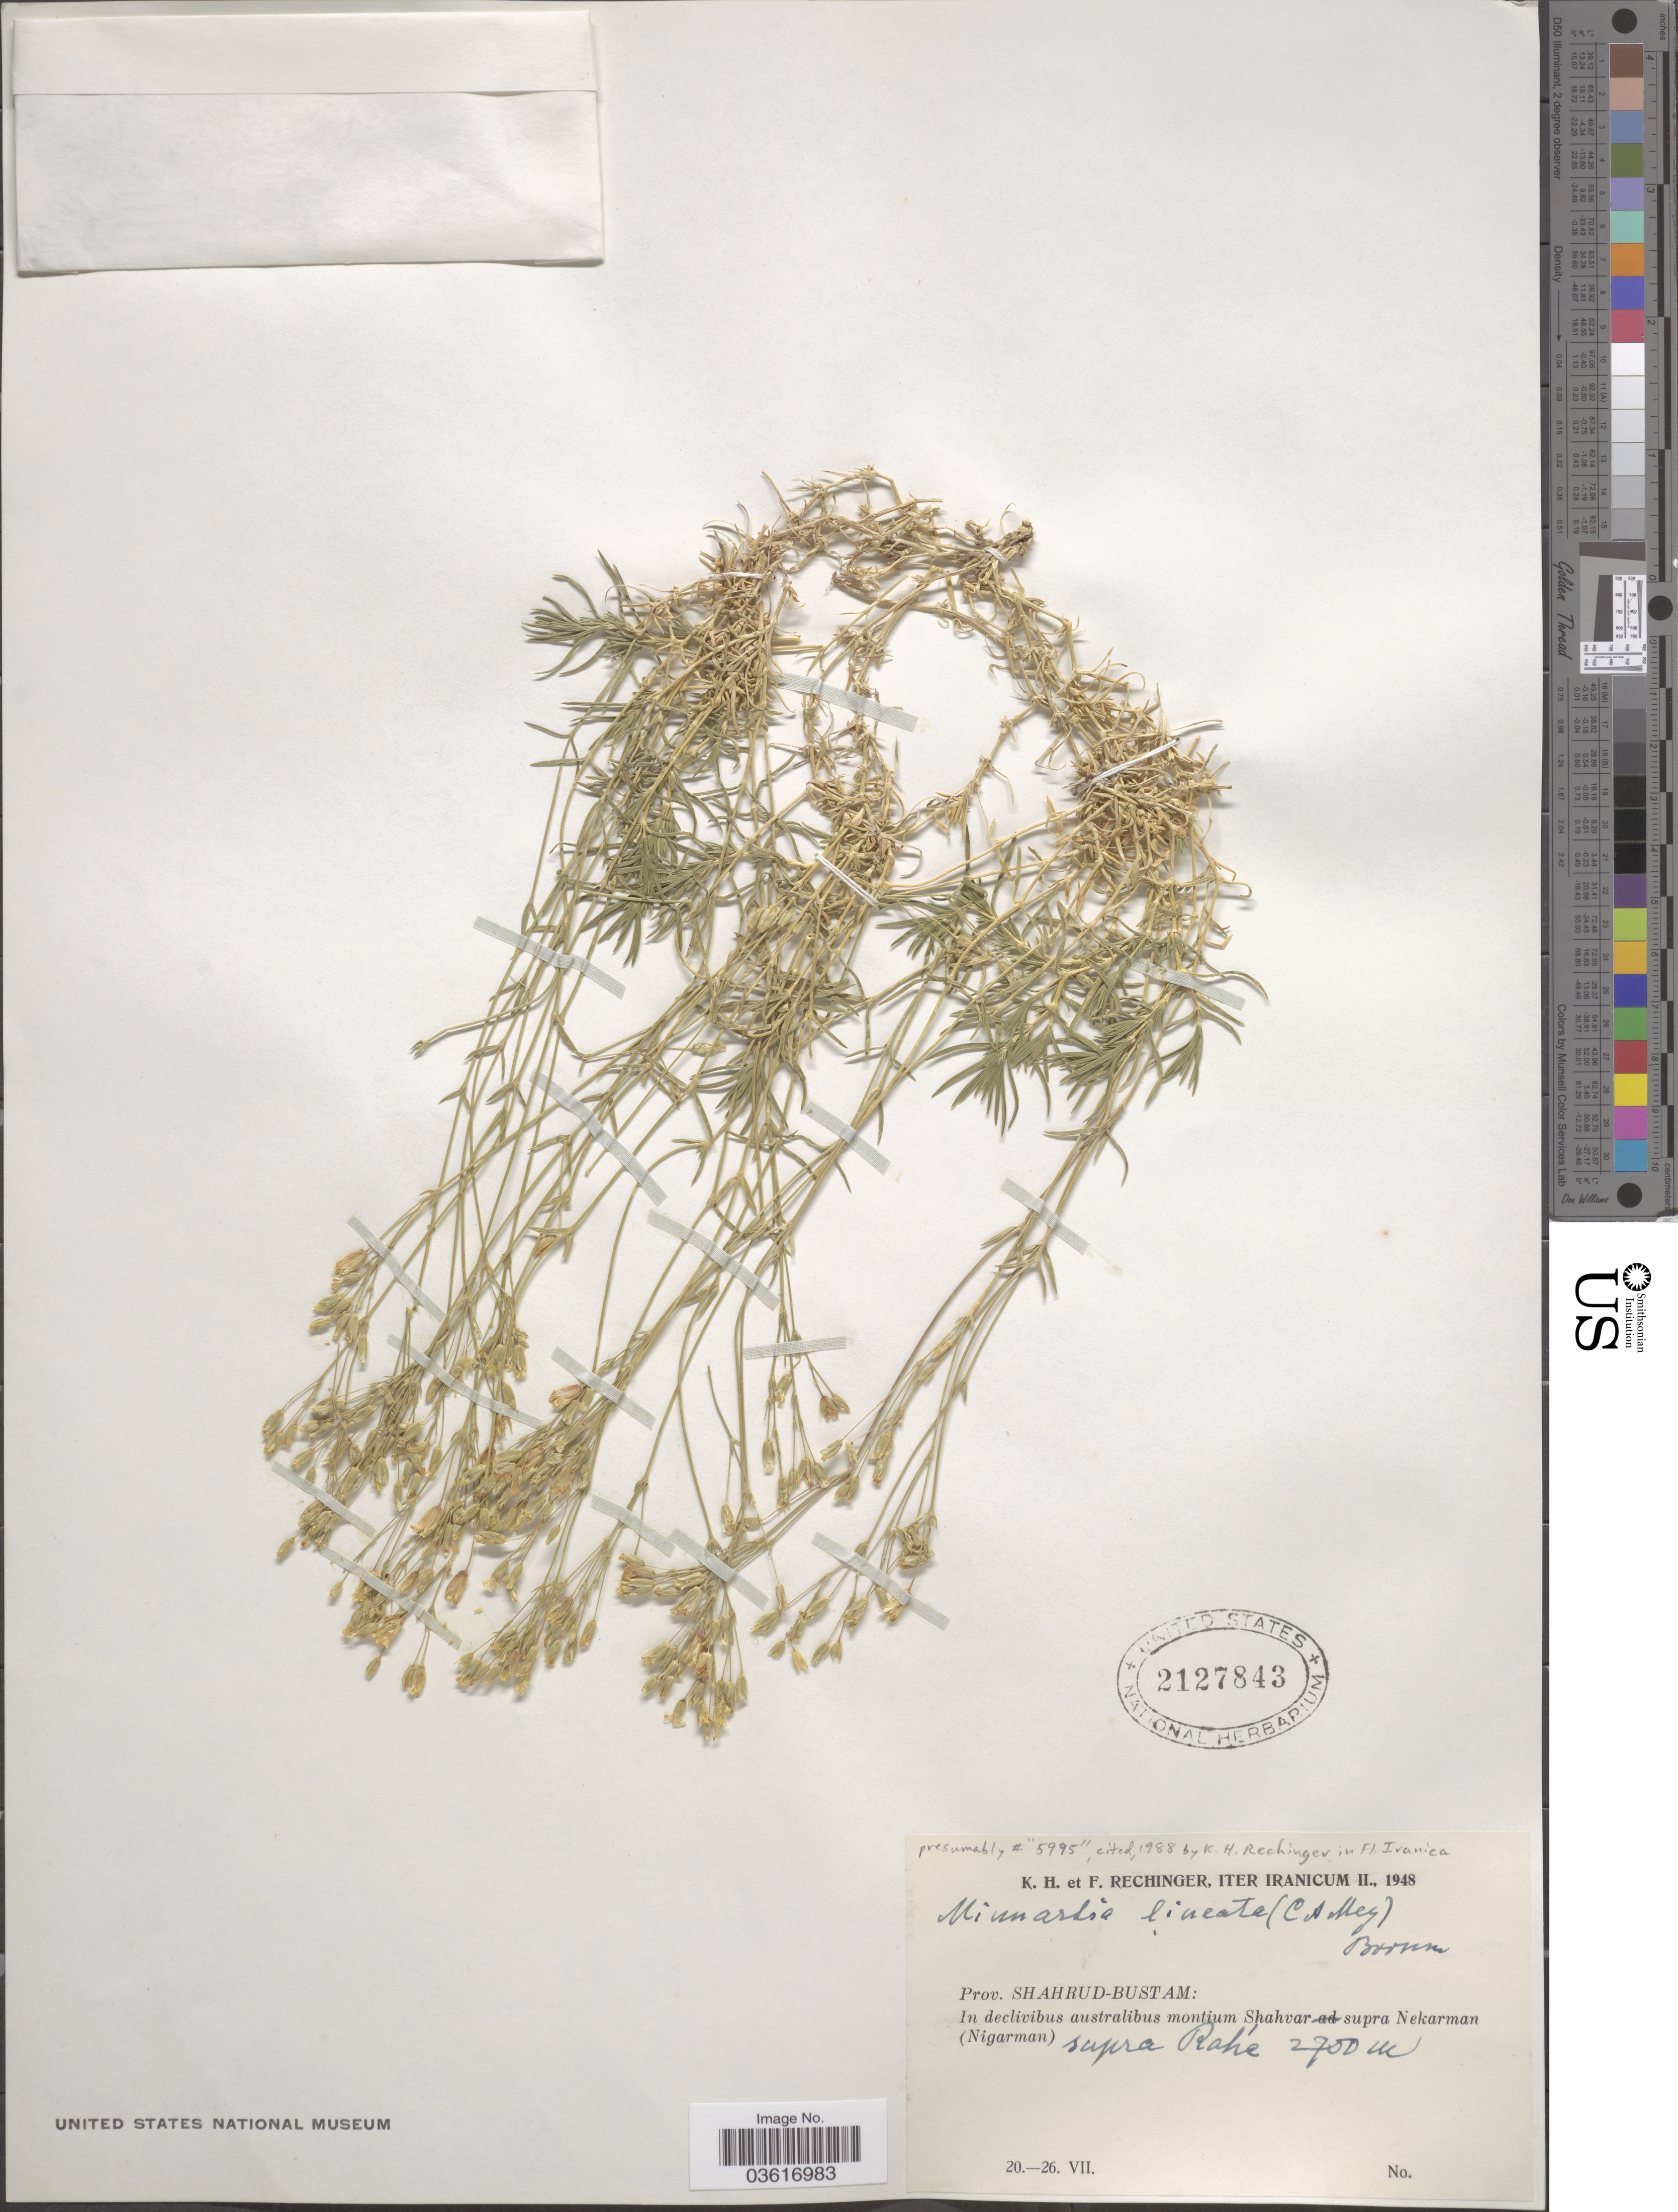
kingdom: Plantae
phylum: Tracheophyta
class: Magnoliopsida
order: Caryophyllales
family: Caryophyllaceae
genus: Minuartia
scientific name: Minuartia lineata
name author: Bornm.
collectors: K. H. Rechinger & F. Rechinger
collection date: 1948-07-20/1948-07-26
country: Iran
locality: Prov. Shahrud-Bustam: In declivibus australisbus montium Shahvar supra Nekarman (Nigarman) supra Rahé.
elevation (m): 2700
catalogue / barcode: US 2127843